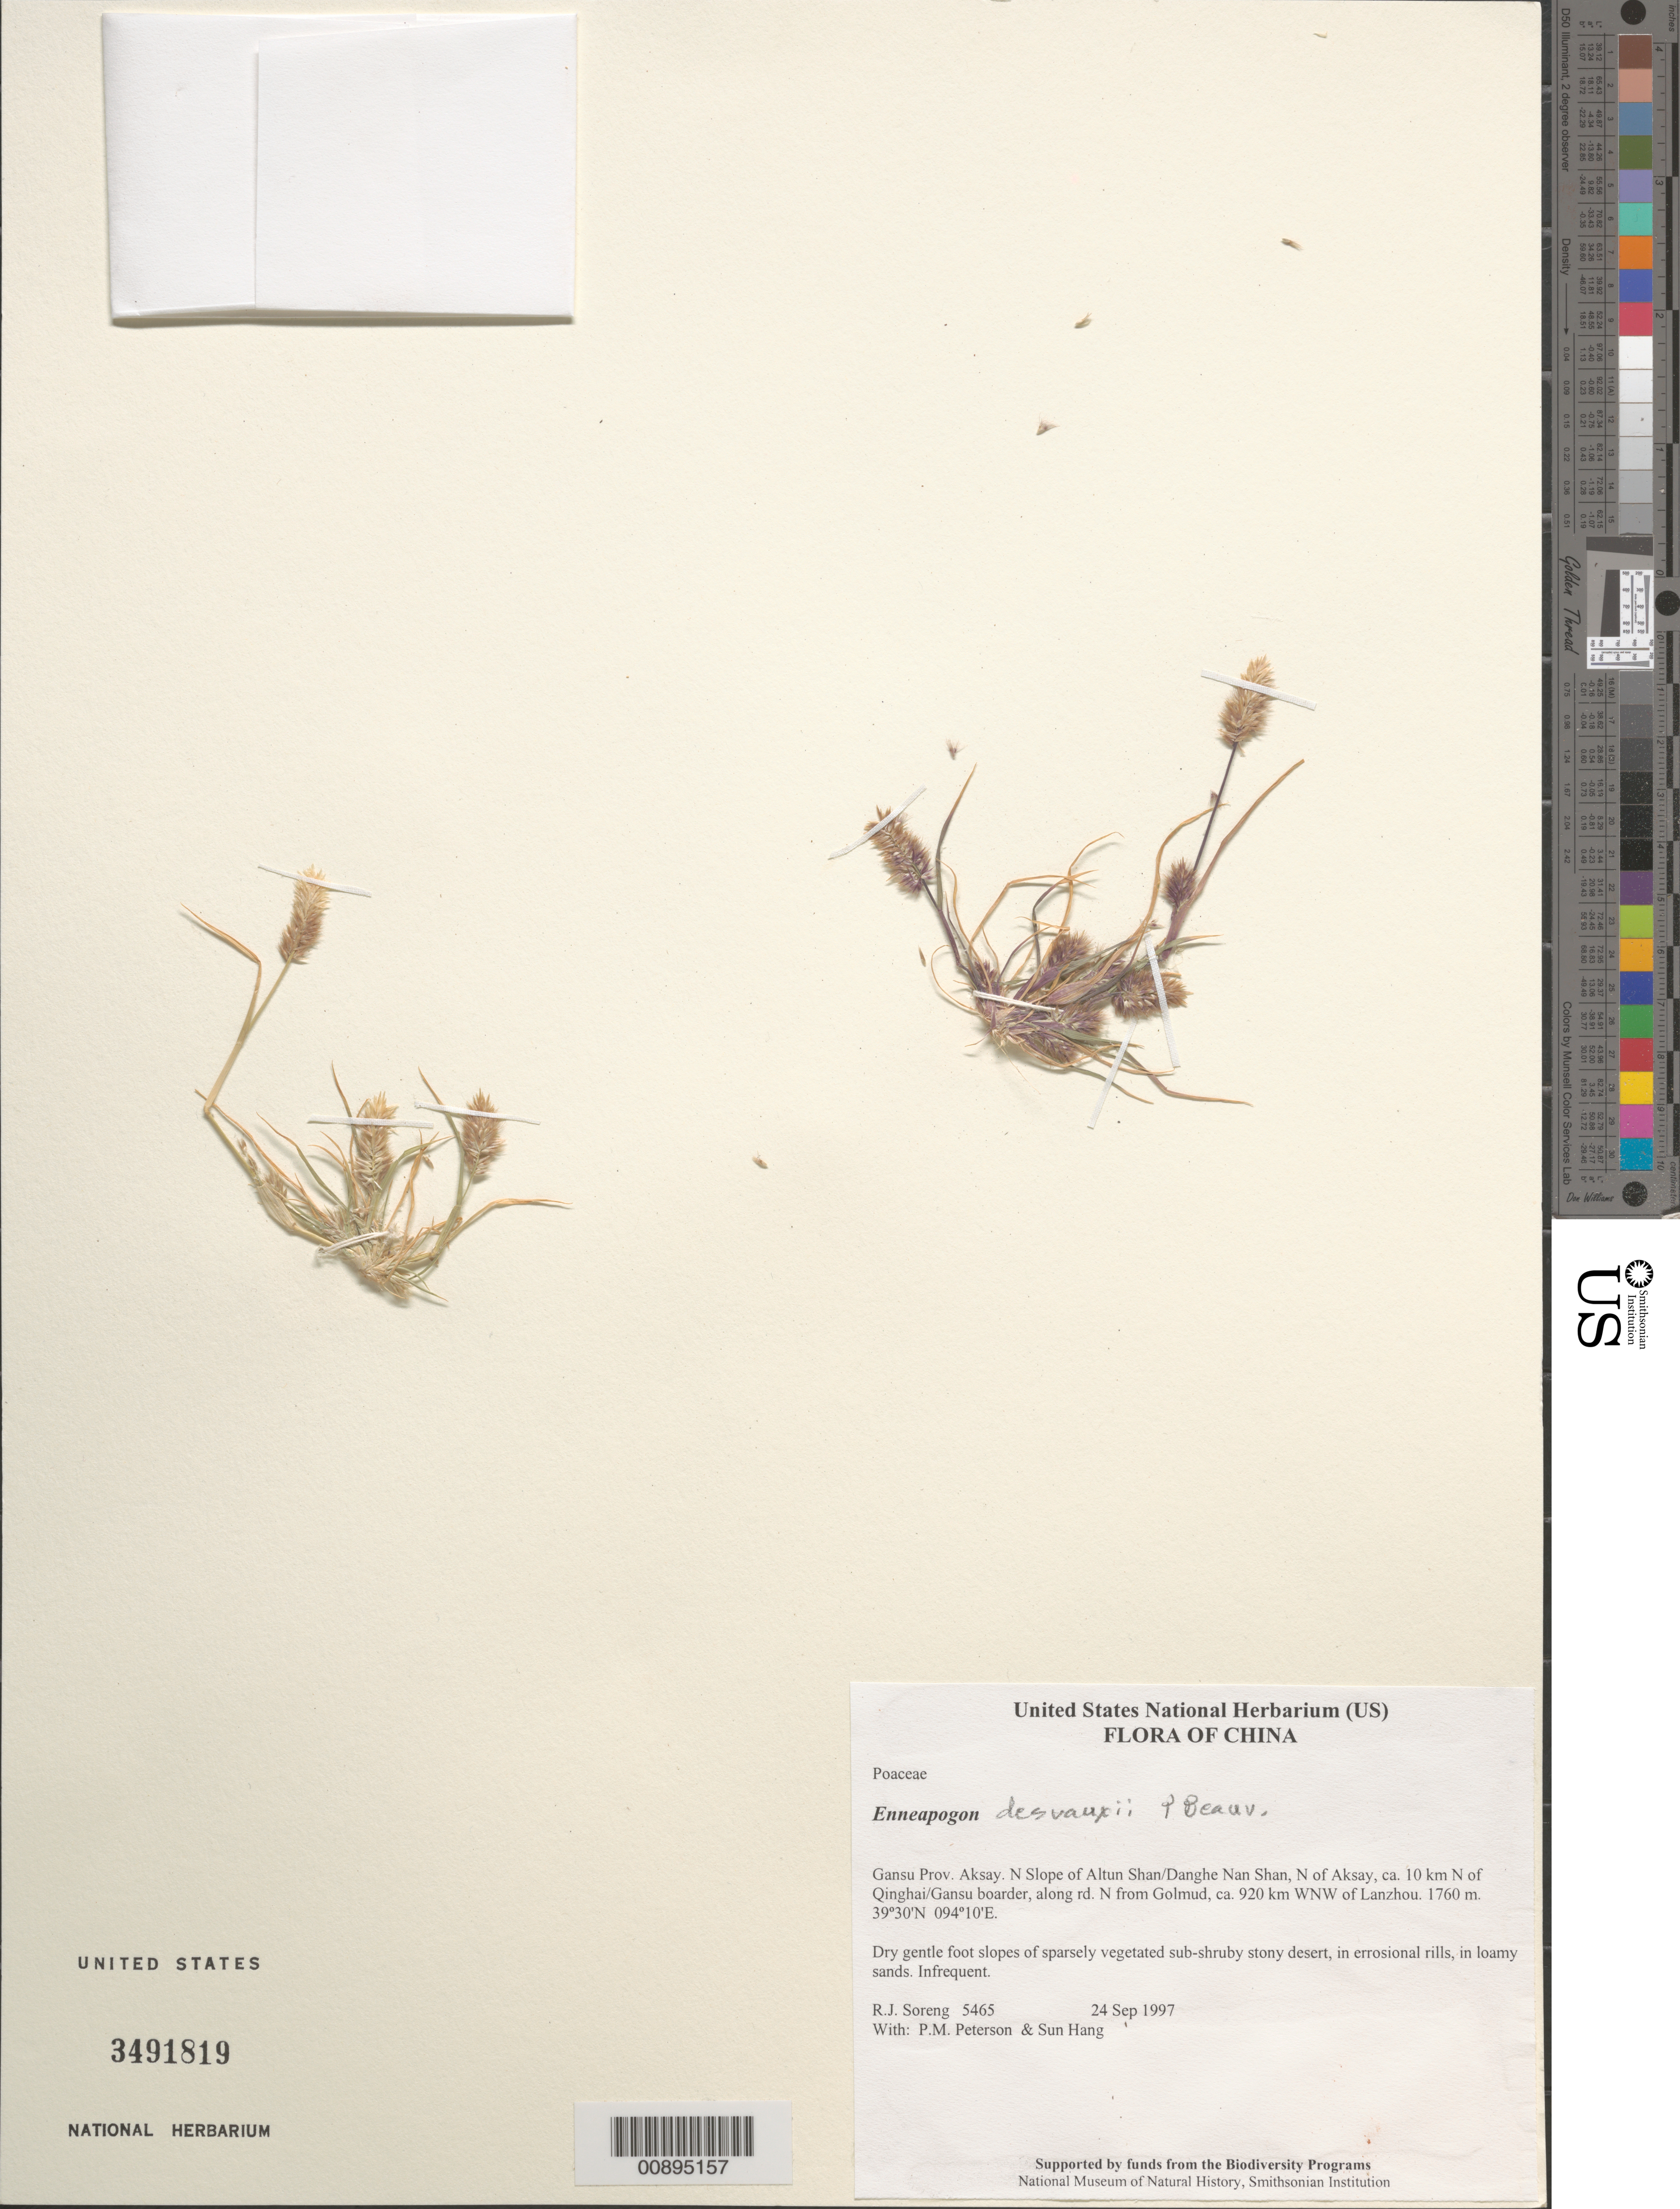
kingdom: Plantae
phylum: Tracheophyta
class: Liliopsida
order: Poales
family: Poaceae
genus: Enneapogon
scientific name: Enneapogon desvauxii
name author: P. Beauv.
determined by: Soreng, Robert J., Research Associate (BOT), Smithsonian Institution - National Museum of Natural History (UNITED STATES)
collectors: R. J. Soreng, P. M. Peterson & Sun Hang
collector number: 5465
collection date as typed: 24 Sep 1997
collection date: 1997-09-24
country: China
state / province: Gansu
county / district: Aksay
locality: N Slope of Altun Shan/Danghe Nan Shan, N of Aksay, ca. 10 km N of Qinghai/Gansu boarder, along rd. N from Golmud, ca. 920 km WNW of Lanzhou.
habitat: Dry gentle foot slopes of sparsely vegetated sub-shruby stony desert, in errosional rills, in loamy sands.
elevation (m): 1760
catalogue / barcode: US 3491819